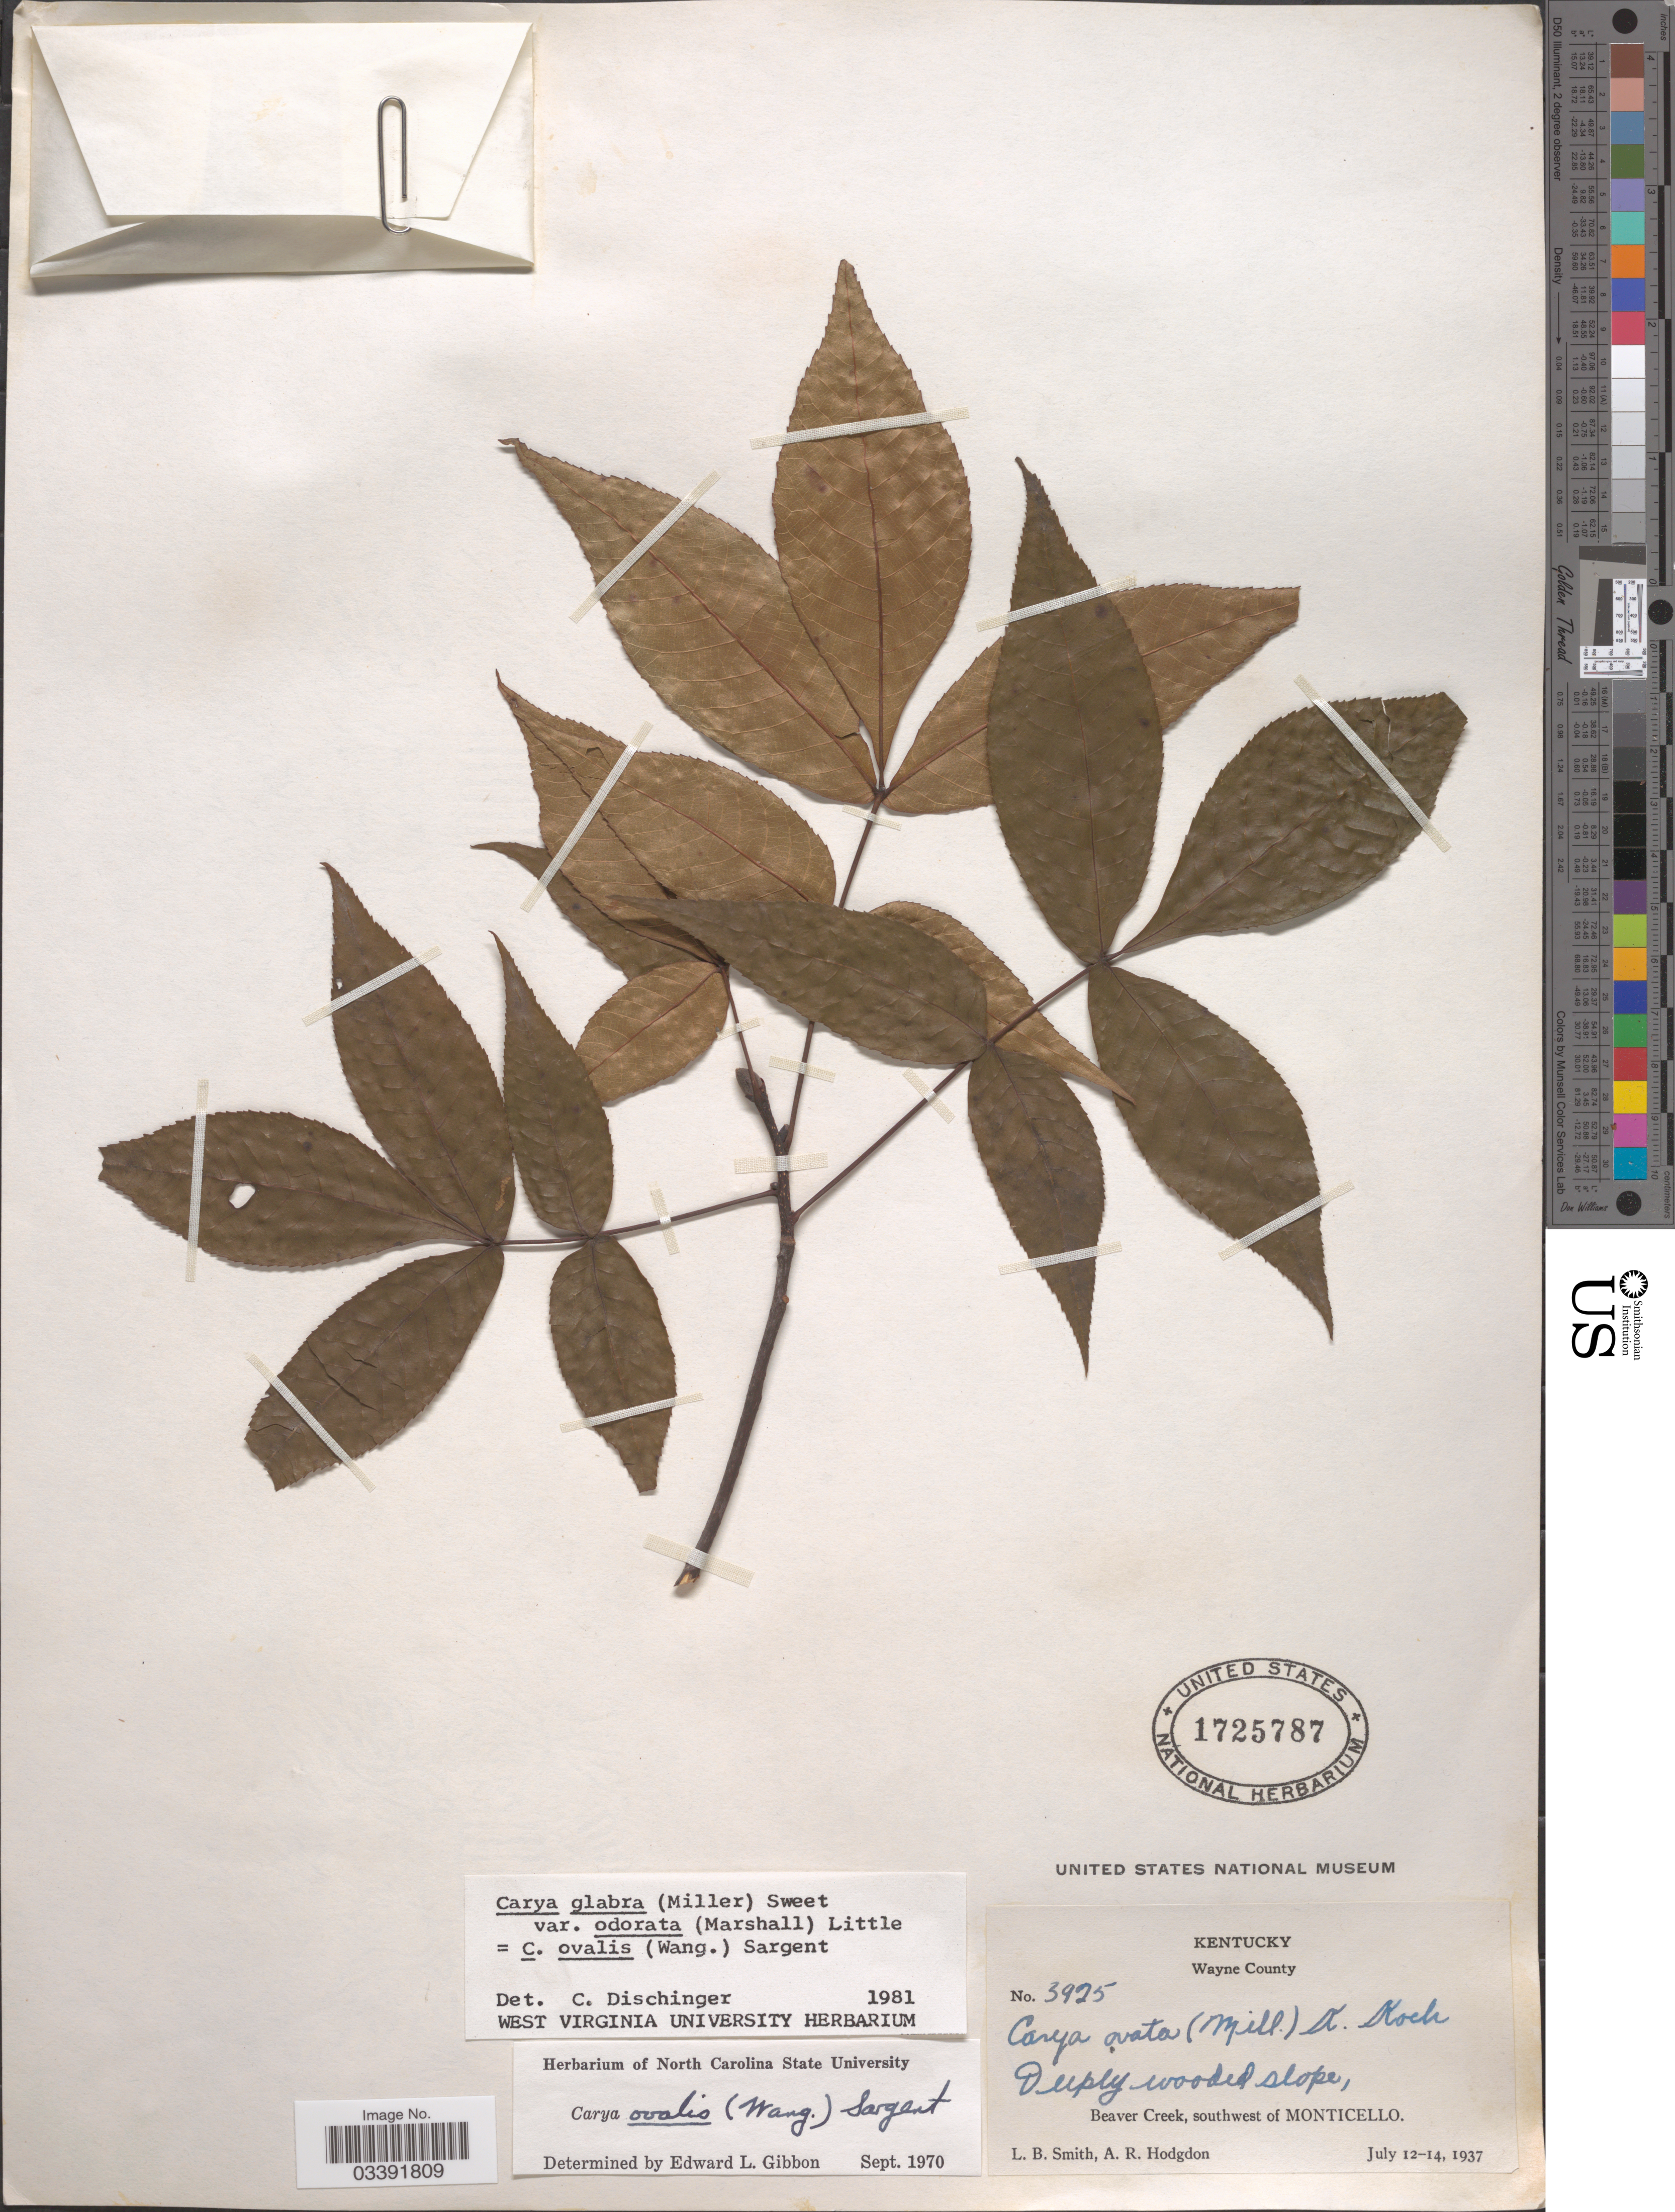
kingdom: Plantae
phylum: Tracheophyta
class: Magnoliopsida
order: Fagales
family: Juglandaceae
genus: Carya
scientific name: Carya glabra var. odorata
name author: (Marshall) Little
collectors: L. Smith & A. R. Hodgdon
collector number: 3925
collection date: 1937-07-12/1937-07-14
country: United States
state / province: Kentucky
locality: Wayne County. Beaver Creek, southwest of Monticello.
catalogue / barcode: US 1725787